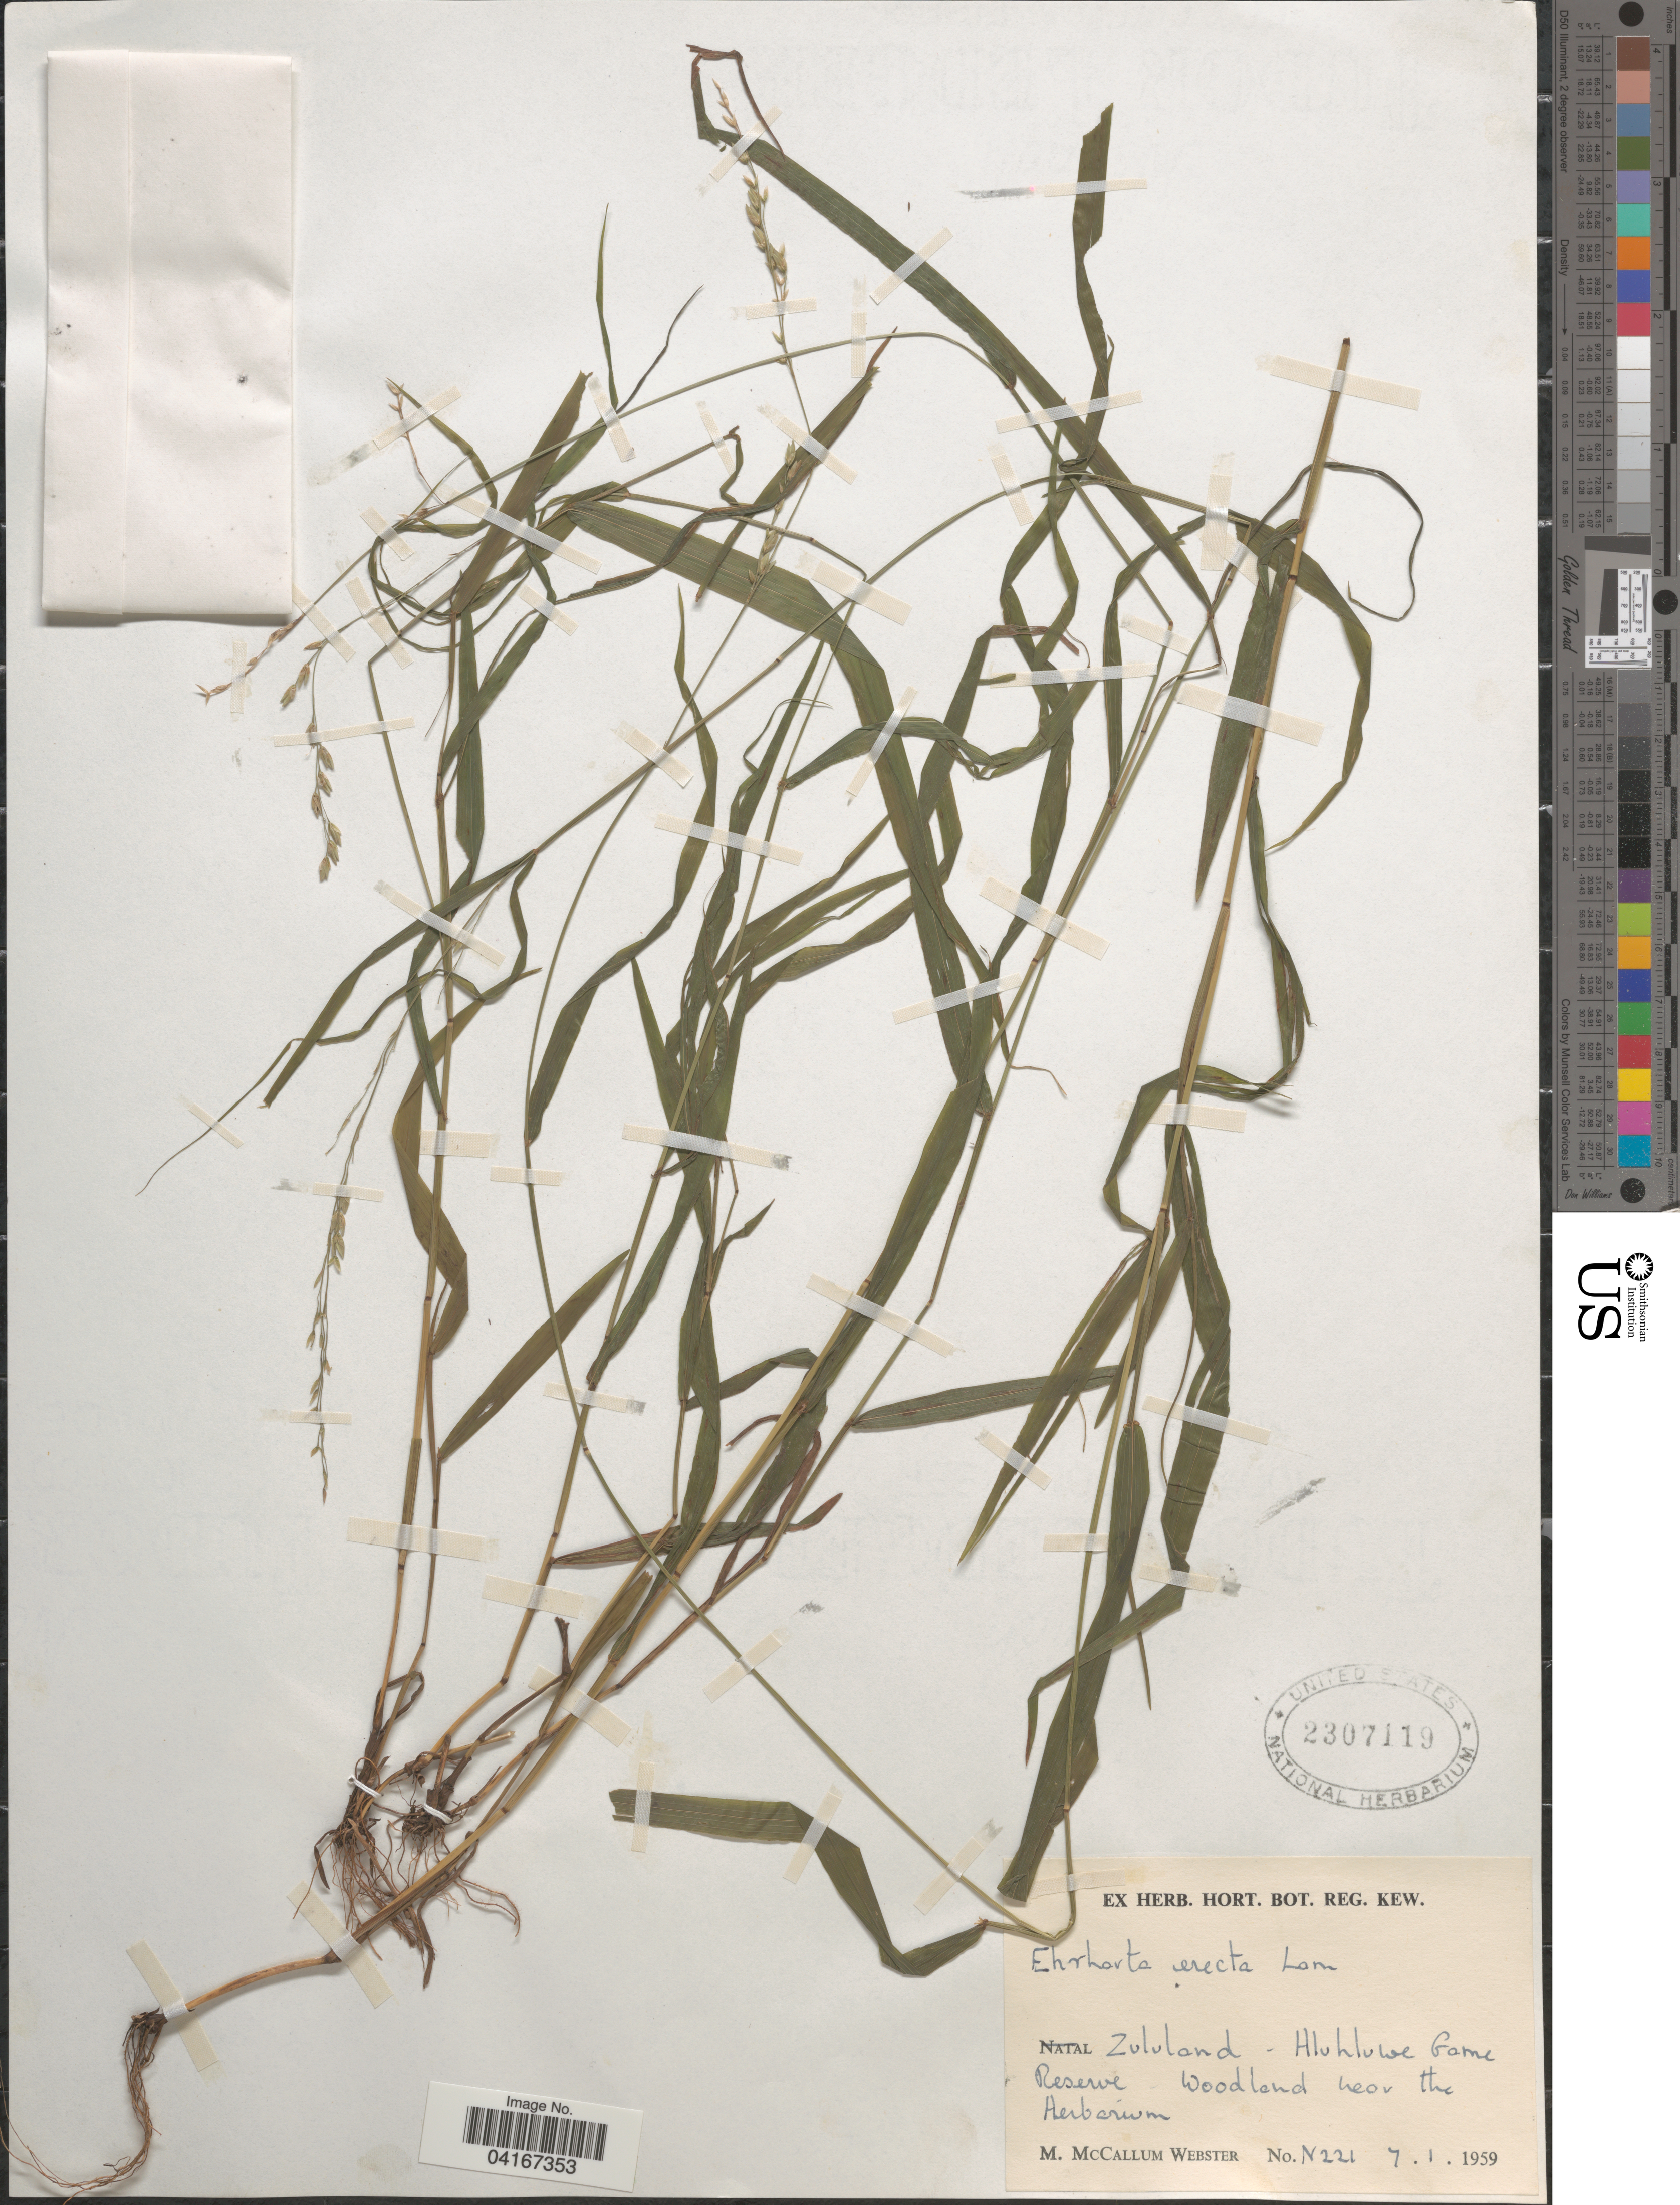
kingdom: Plantae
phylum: Tracheophyta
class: Liliopsida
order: Poales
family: Poaceae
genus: Ehrharta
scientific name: Ehrharta erecta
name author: Lam.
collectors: M. Webster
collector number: N221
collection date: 1959-01-07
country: South Africa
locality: Zululand - Hluhluwe Game Reserve.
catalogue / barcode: US 2307119